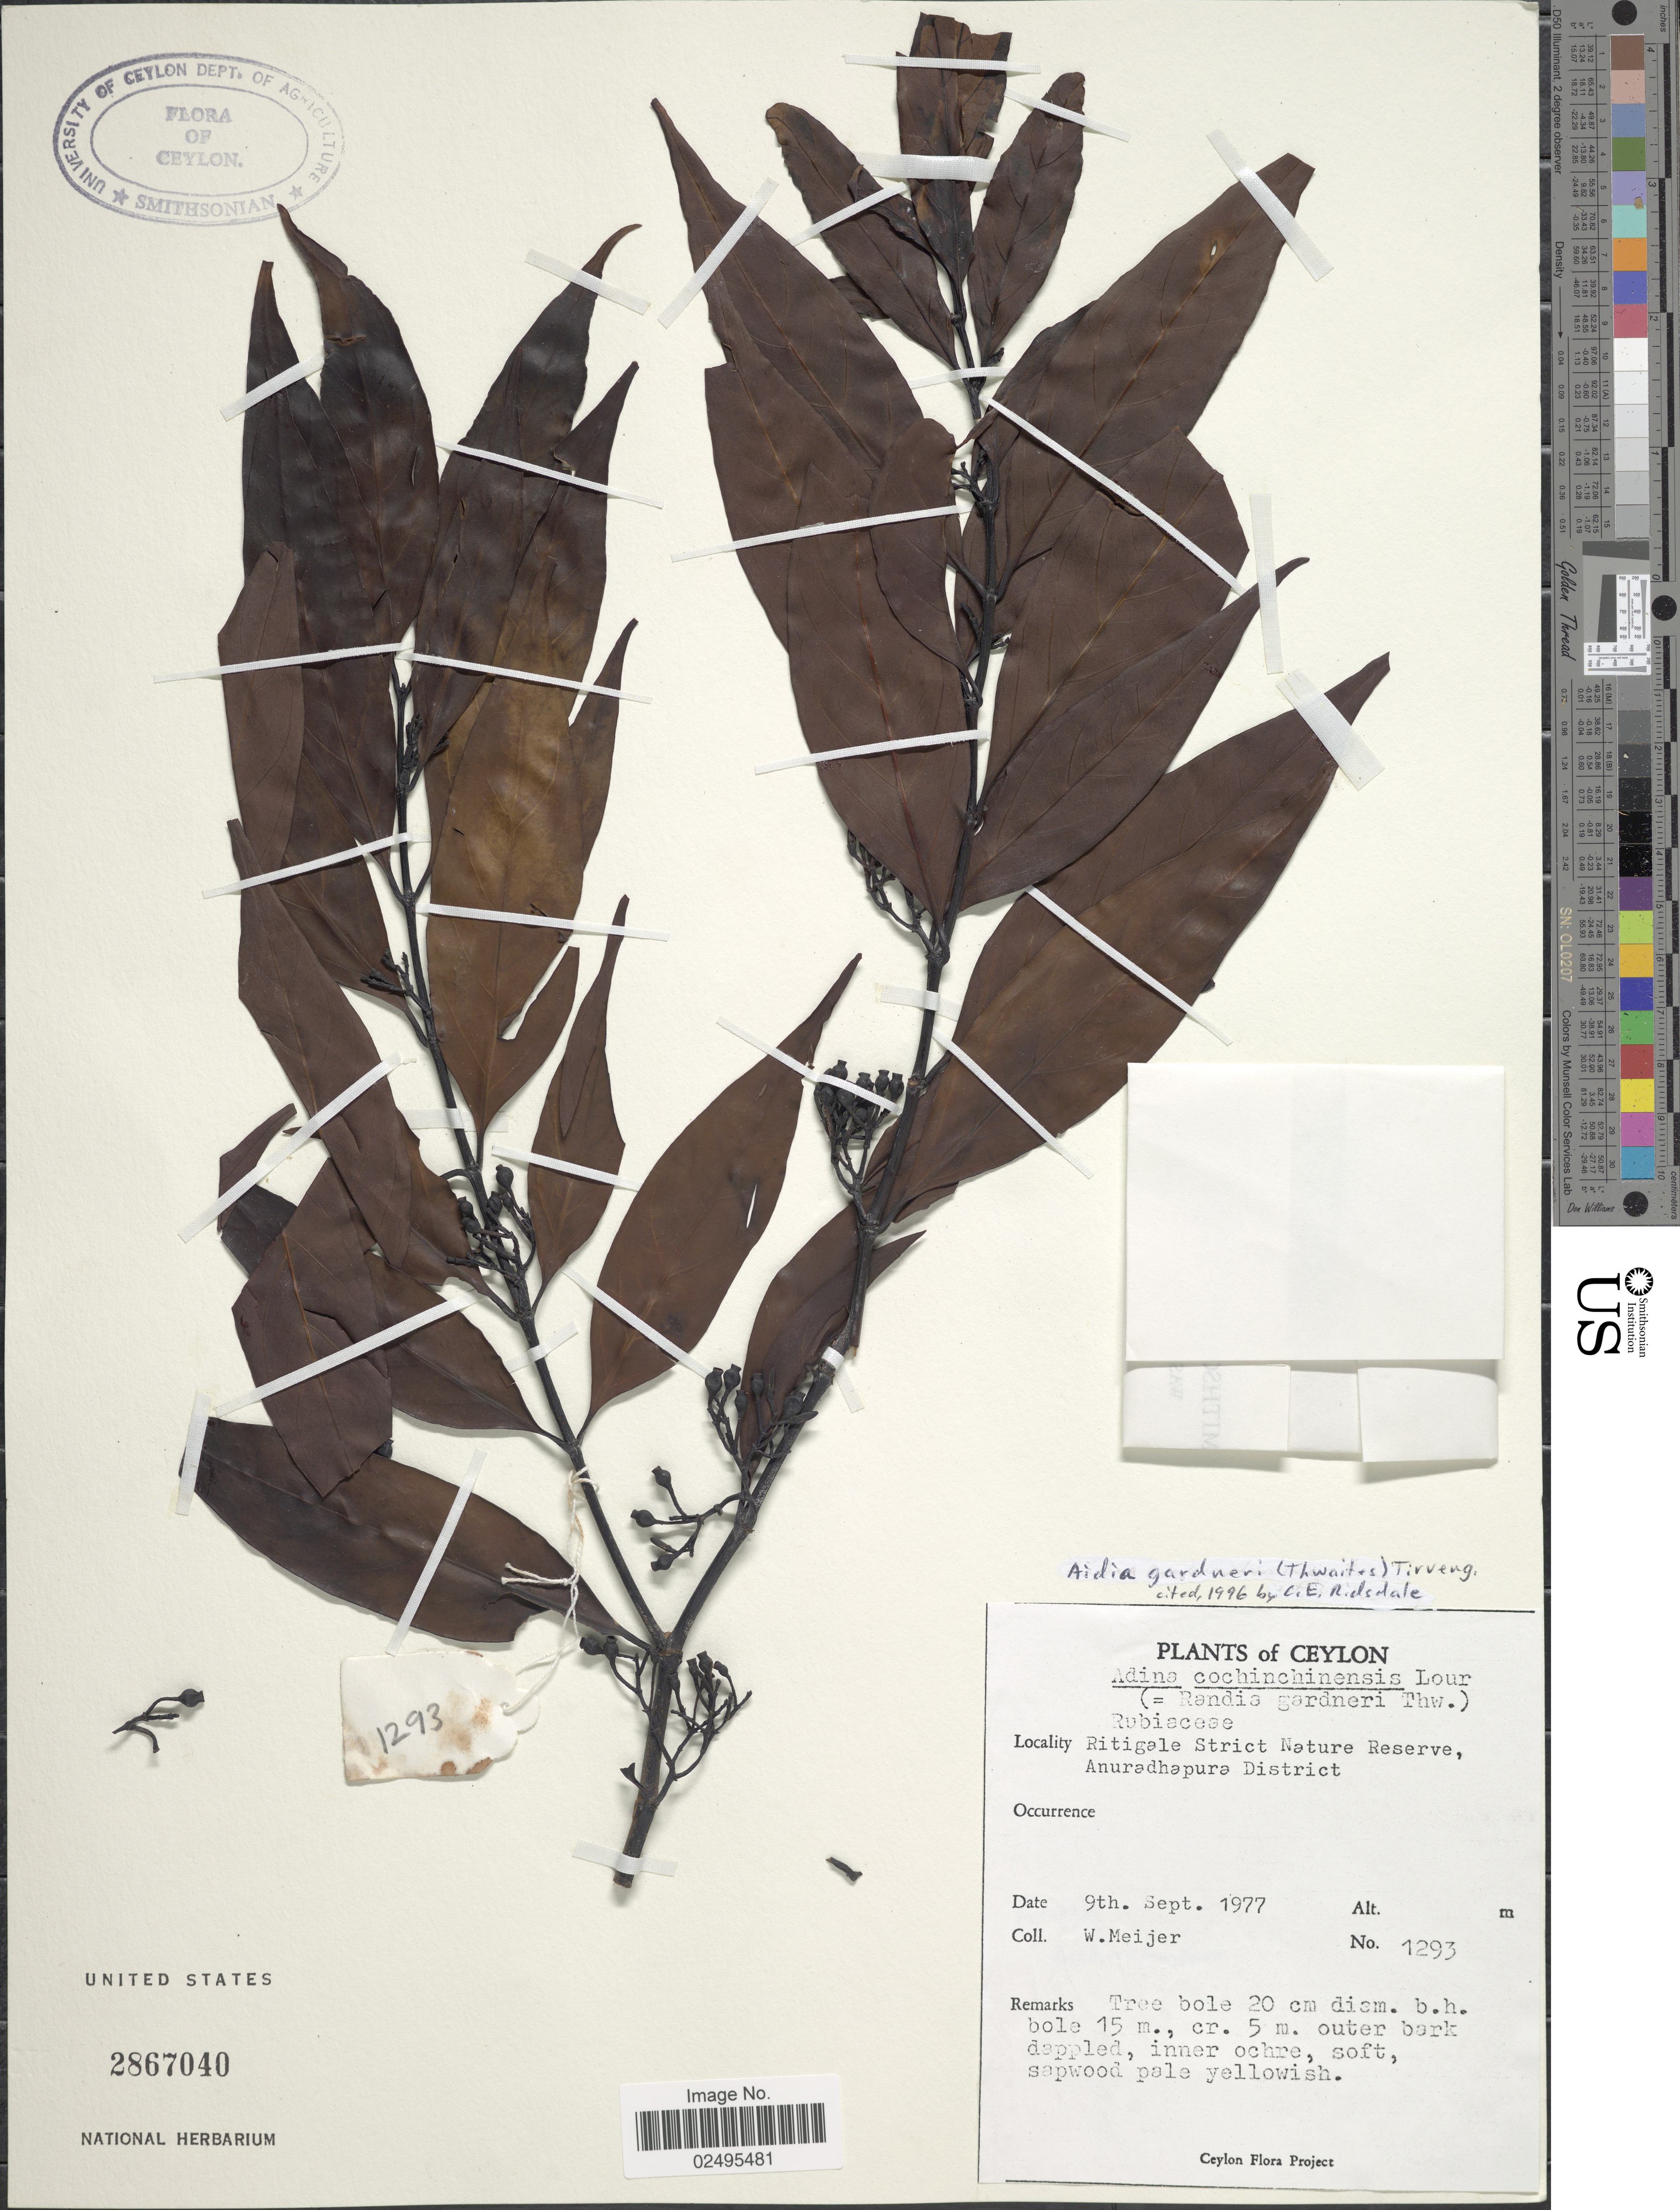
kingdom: Plantae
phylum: Tracheophyta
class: Magnoliopsida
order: Gentianales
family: Rubiaceae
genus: Aidia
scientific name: Aidia gardneri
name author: (Thwaites) Tirveng.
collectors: W. Meijer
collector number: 1293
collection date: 1977-09-09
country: Sri Lanka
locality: Ceylon, Ritigale Strict Nature Reserve, Anuradhapura District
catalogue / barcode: US 2867040